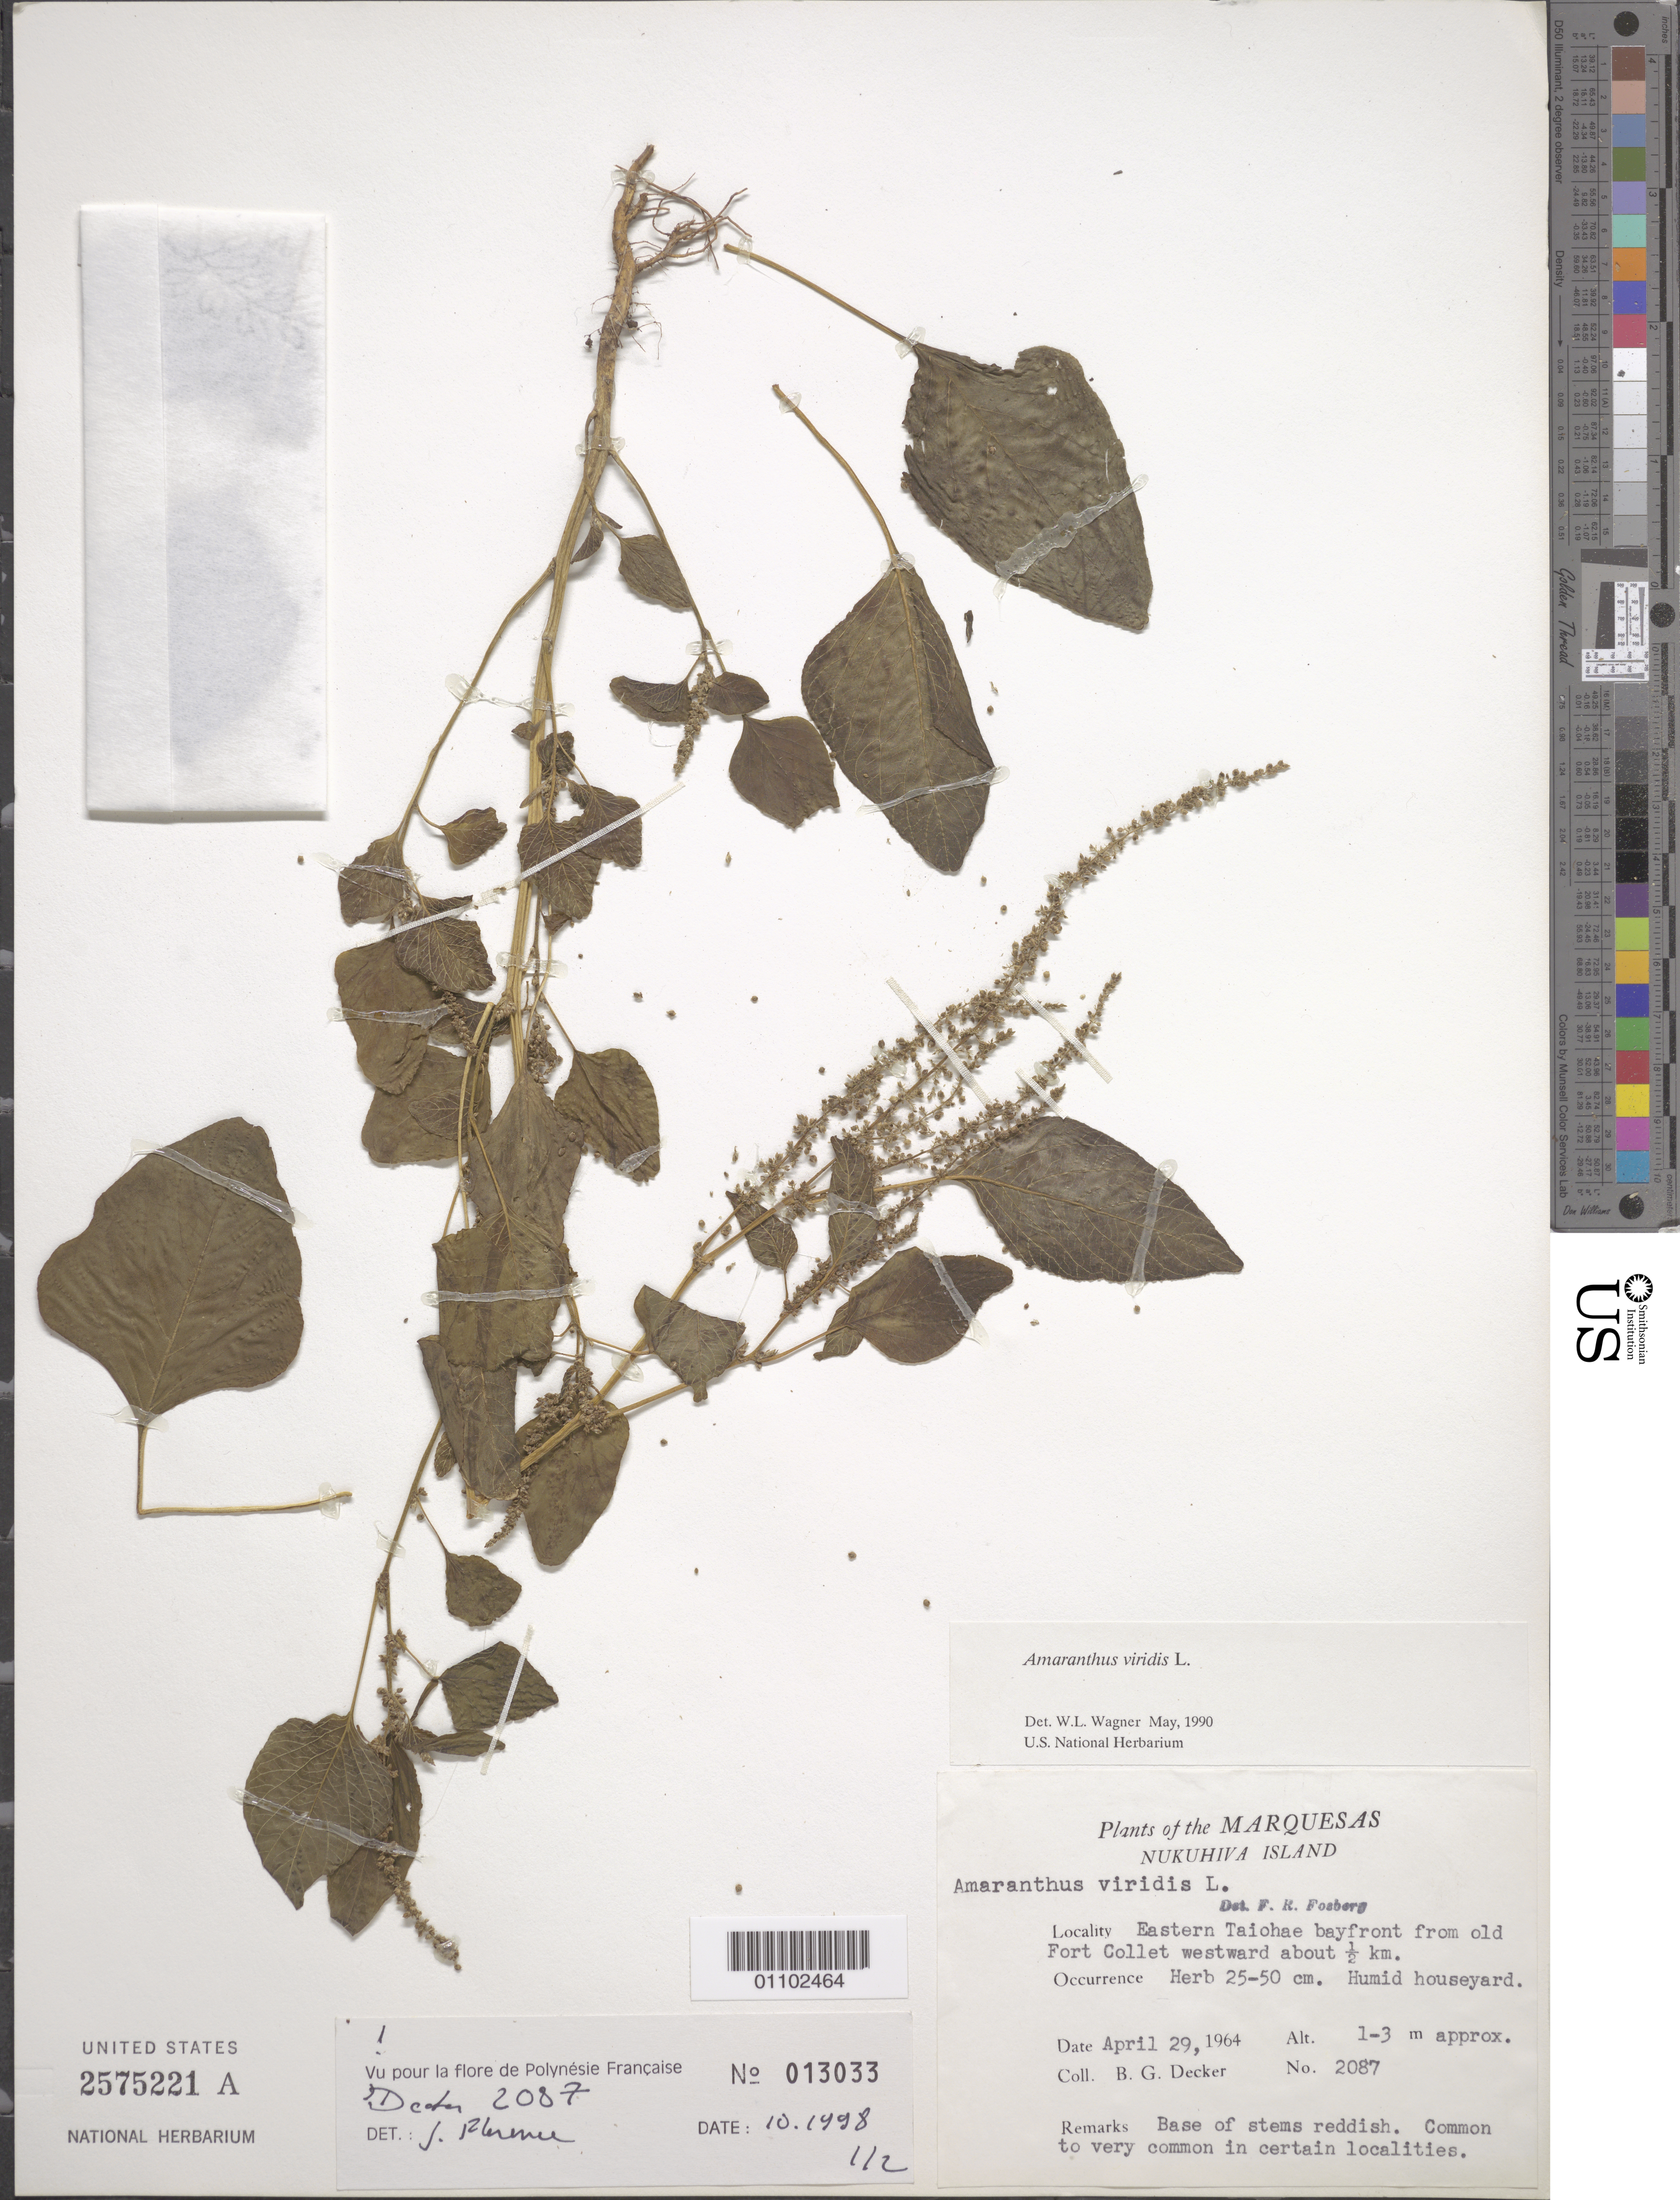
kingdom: Plantae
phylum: Tracheophyta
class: Magnoliopsida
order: Caryophyllales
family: Amaranthaceae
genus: Amaranthus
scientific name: Amaranthus viridis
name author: L.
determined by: Wagner, W. L., (BOT), Smithsonian Institution - National Museum of Natural History (UNITED STATES)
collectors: B. G. Decker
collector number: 2087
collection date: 1964-04-29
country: French Polynesia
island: Nuku Hiva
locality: E Taiohae bayfront from old Fort Collet westward 0.5 km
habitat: Humid housyard. Common to very common in certain localities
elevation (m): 1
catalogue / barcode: US 2575221A